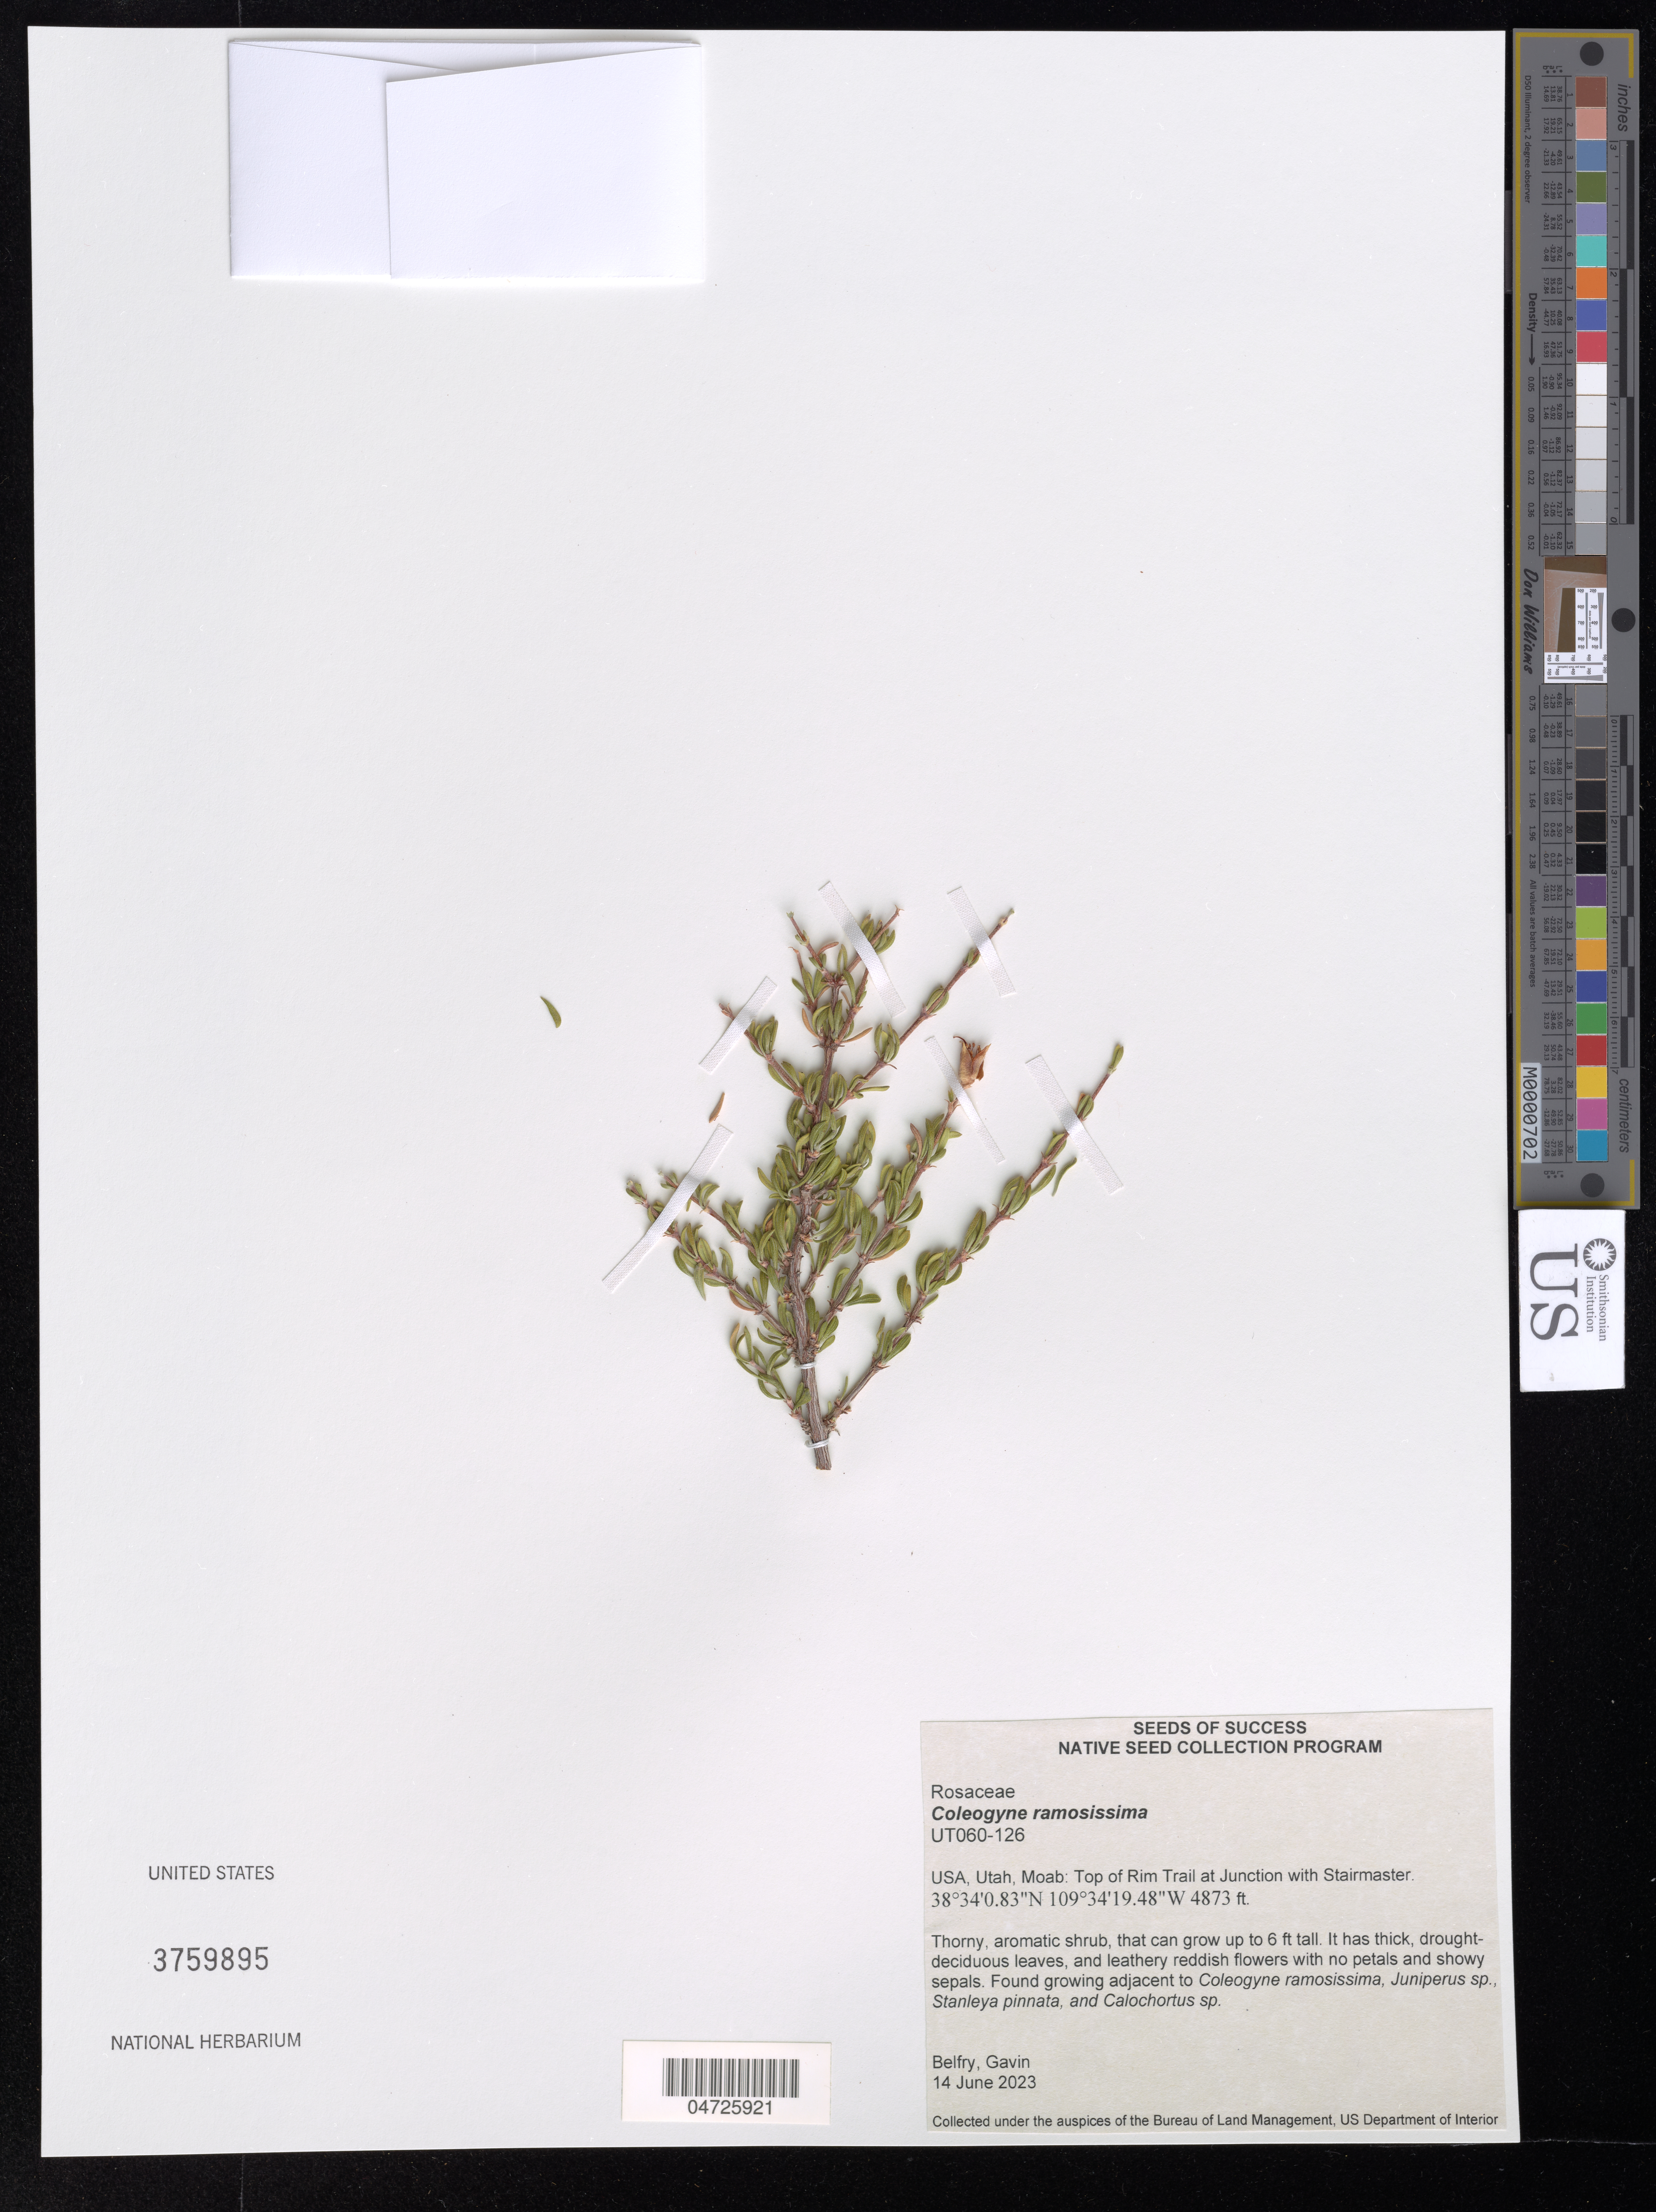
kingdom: Plantae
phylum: Tracheophyta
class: Magnoliopsida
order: Rosales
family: Rosaceae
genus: Coleogyne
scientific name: Coleogyne ramosissima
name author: Torr.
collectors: G. Belfry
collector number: UT060-126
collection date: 2023-06-14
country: United States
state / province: Utah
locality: Moab: Top of Rim Trail at Junction with Stairmaster.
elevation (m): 1485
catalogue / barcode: US 3759895